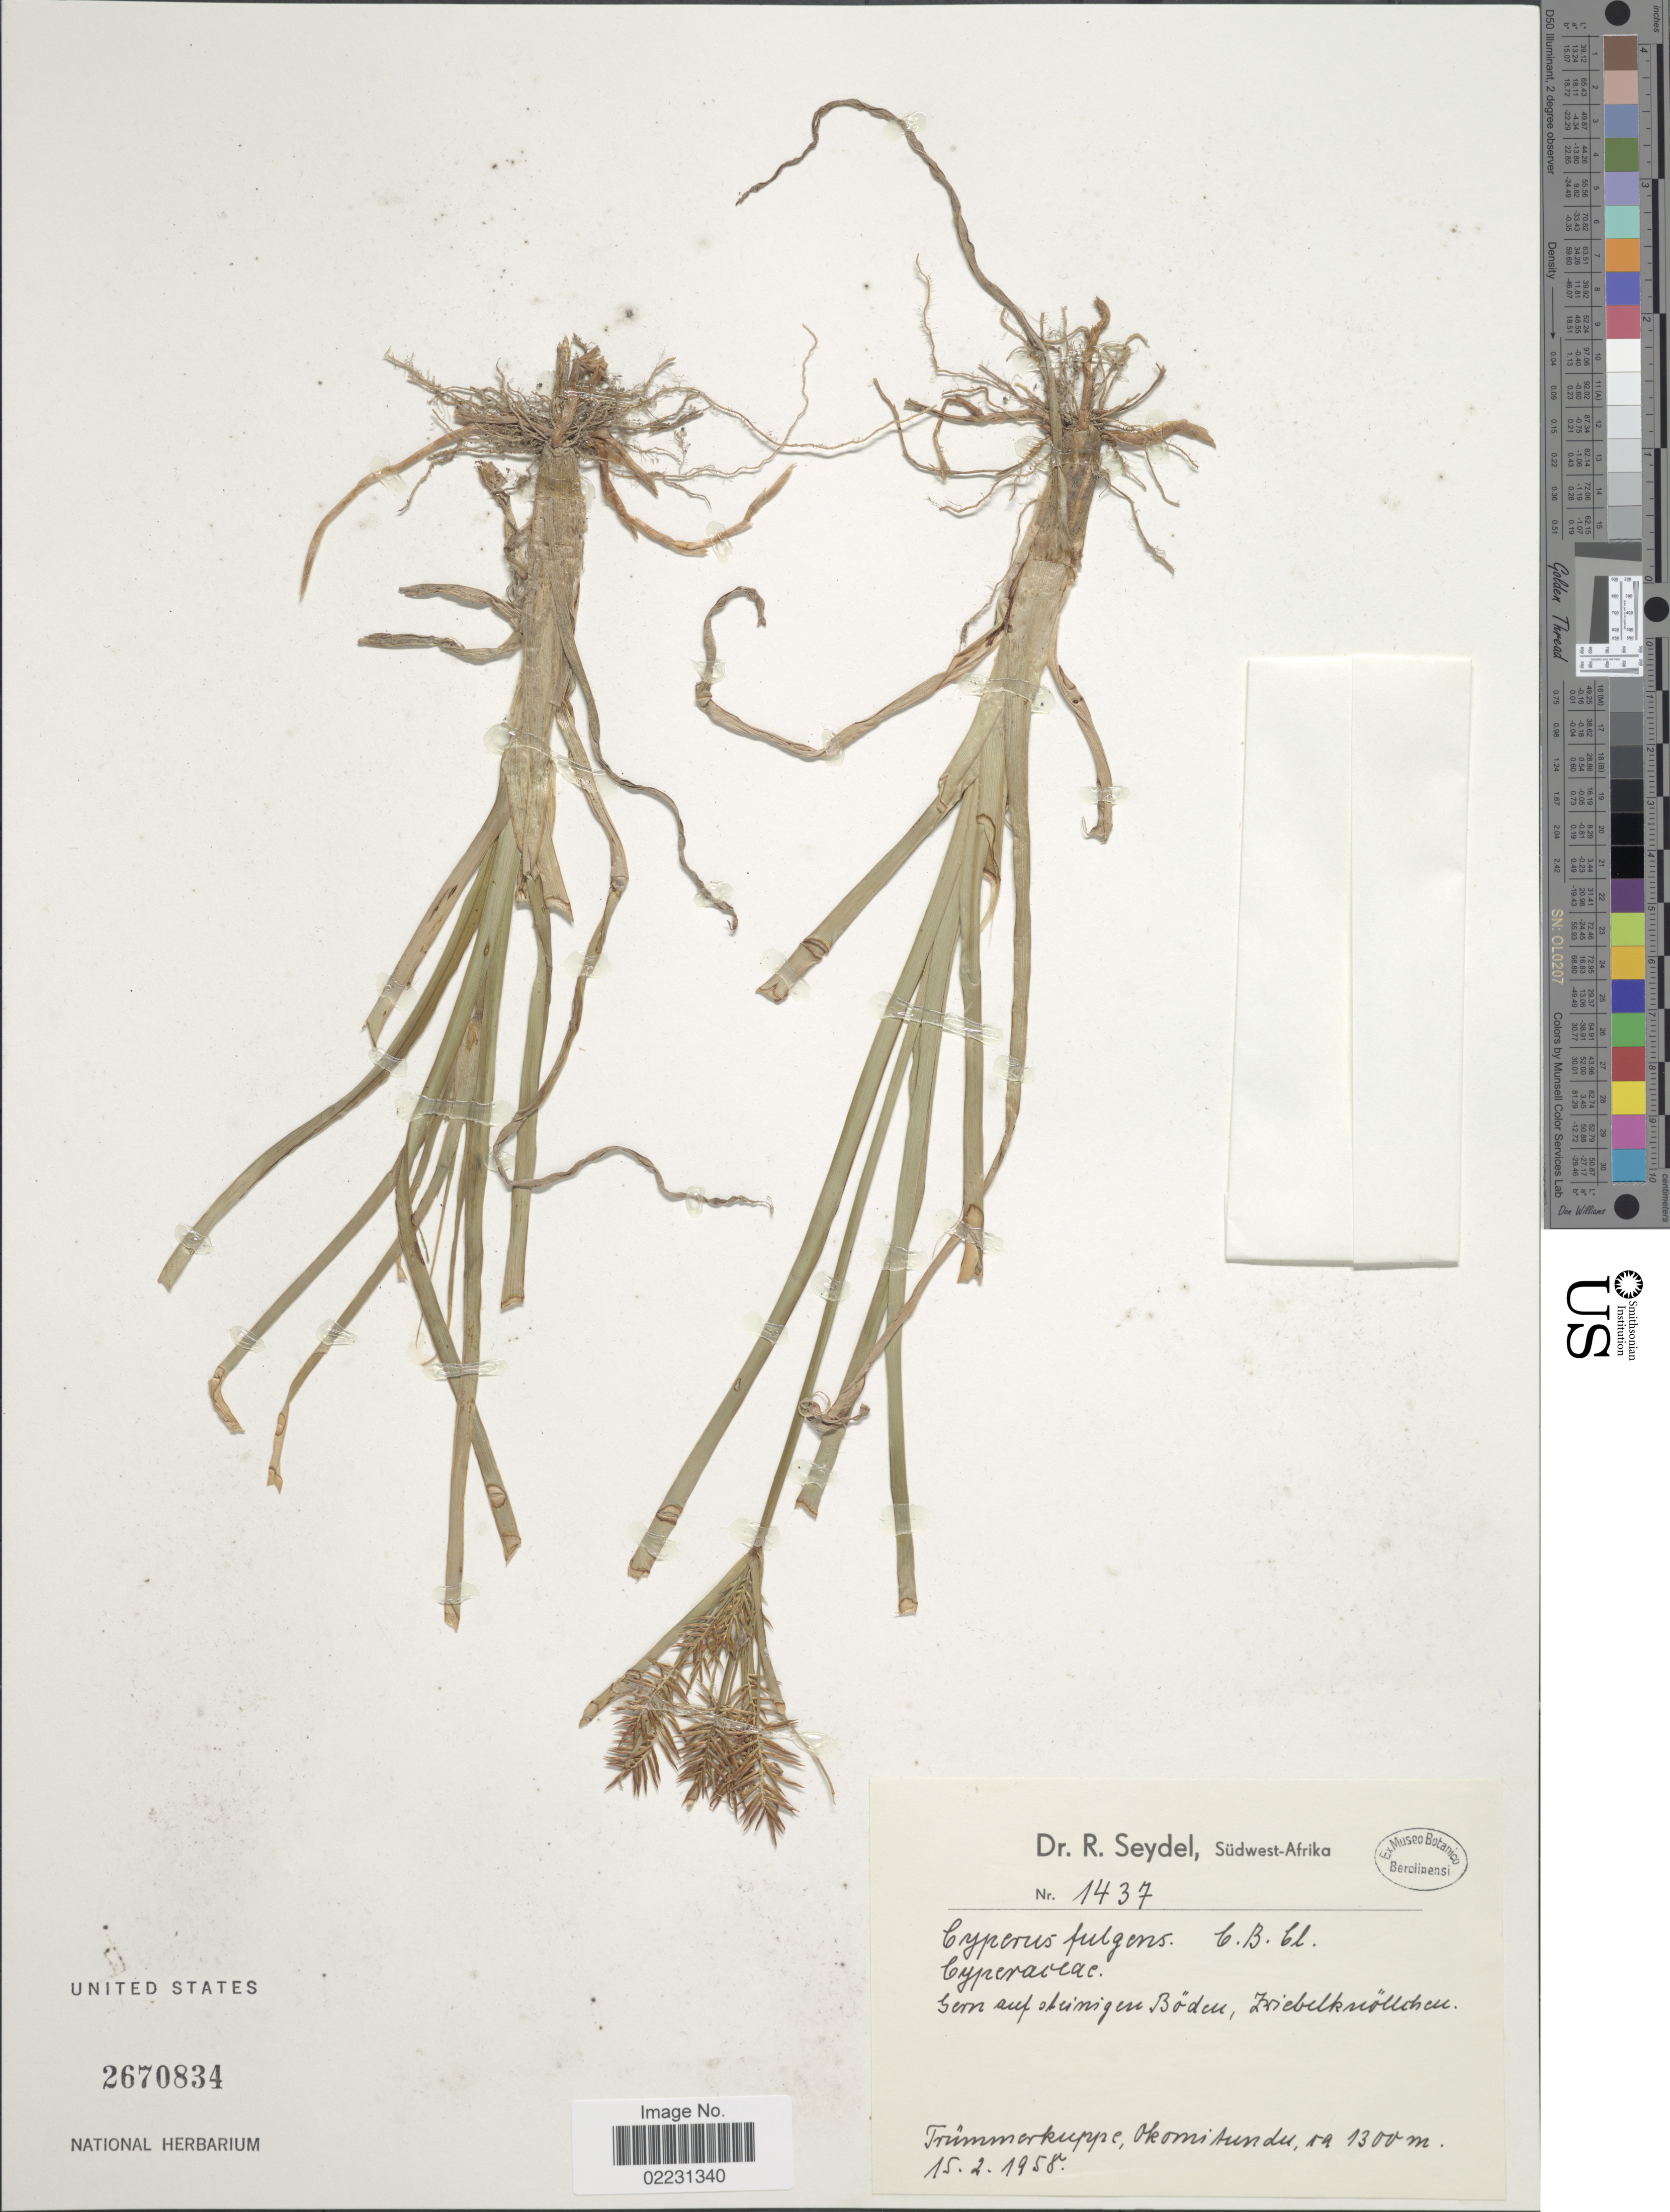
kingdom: Plantae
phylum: Tracheophyta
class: Liliopsida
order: Poales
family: Cyperaceae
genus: Cyperus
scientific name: Cyperus fulgens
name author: C.B. Clarke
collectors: R. Seydel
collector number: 1437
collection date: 1958-02-15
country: Namibia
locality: Sudwest-Afrika. Trummakuppe, Okomitundu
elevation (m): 1300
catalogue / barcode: US 2670834